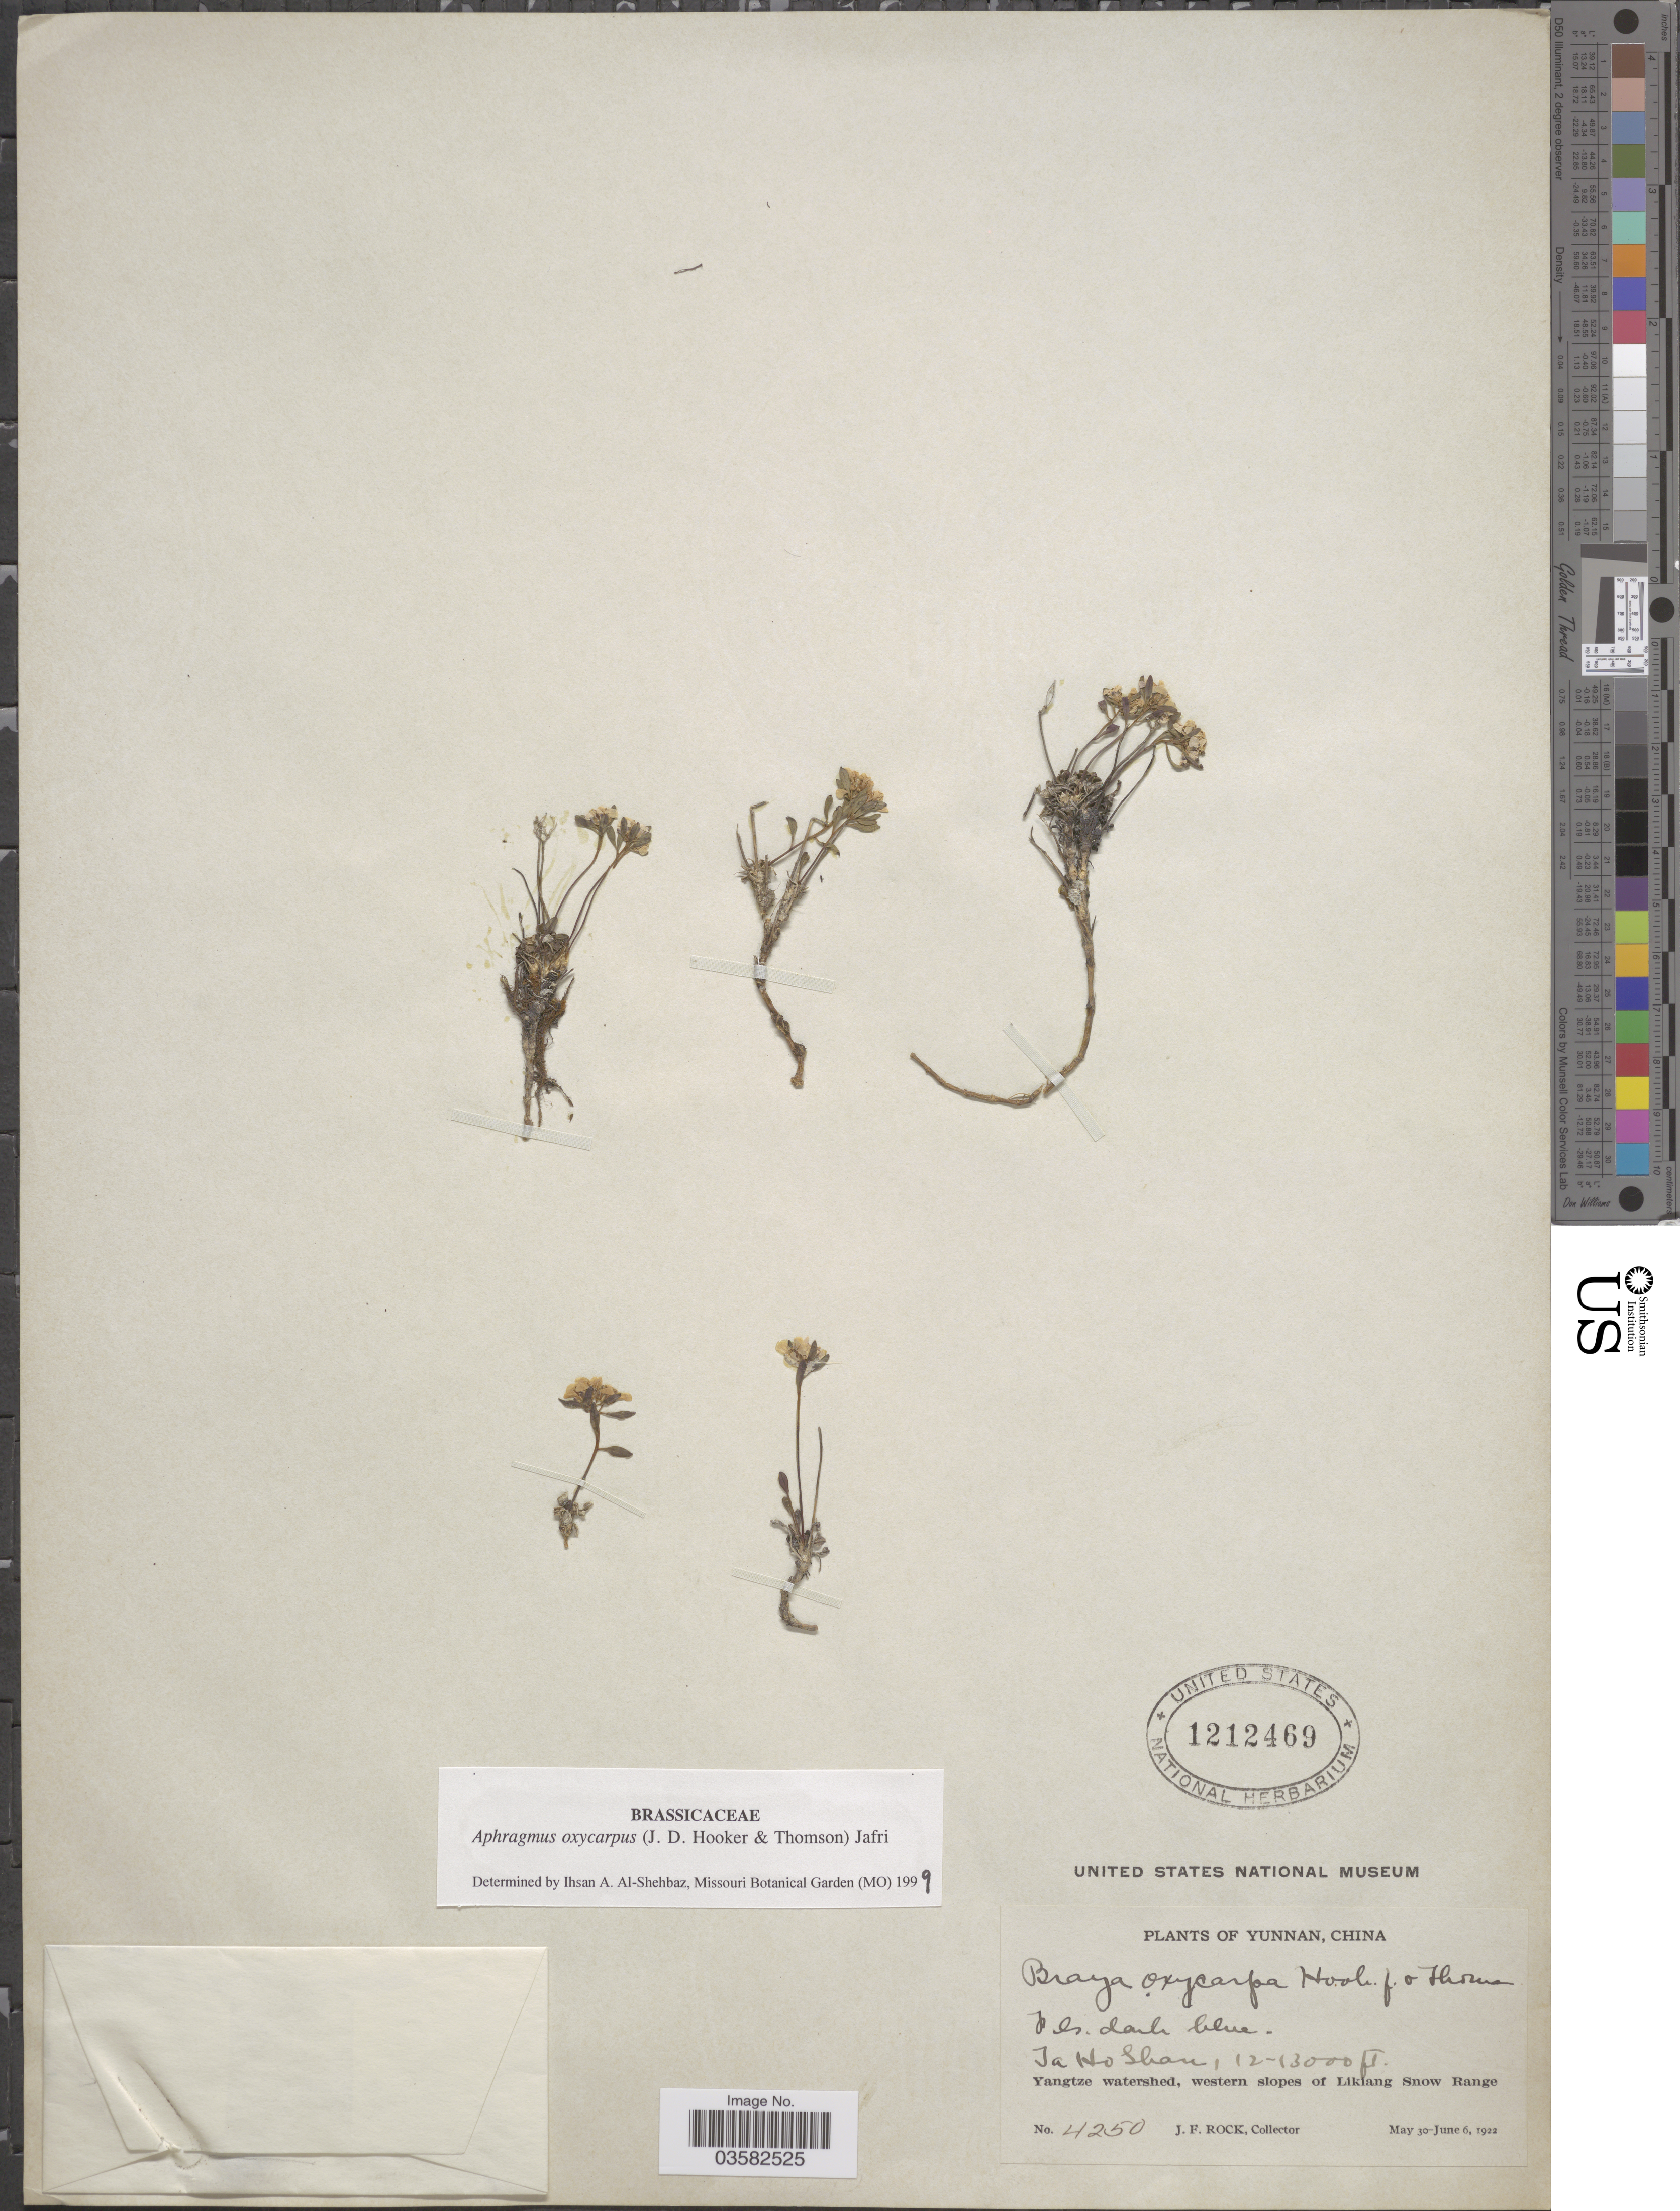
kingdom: Plantae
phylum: Tracheophyta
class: Magnoliopsida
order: Brassicales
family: Brassicaceae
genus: Aphragmus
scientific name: Aphragmus oxycarpus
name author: (Hook. f. & Thoms.) Jafri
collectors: J. Rock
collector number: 4250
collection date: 1922-05-30/1922-06-06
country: China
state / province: Yunnan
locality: Ja Ho Shan. Yangtze watershed, western slopes of Likiang Snow Range.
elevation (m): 3658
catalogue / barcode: US 1212469